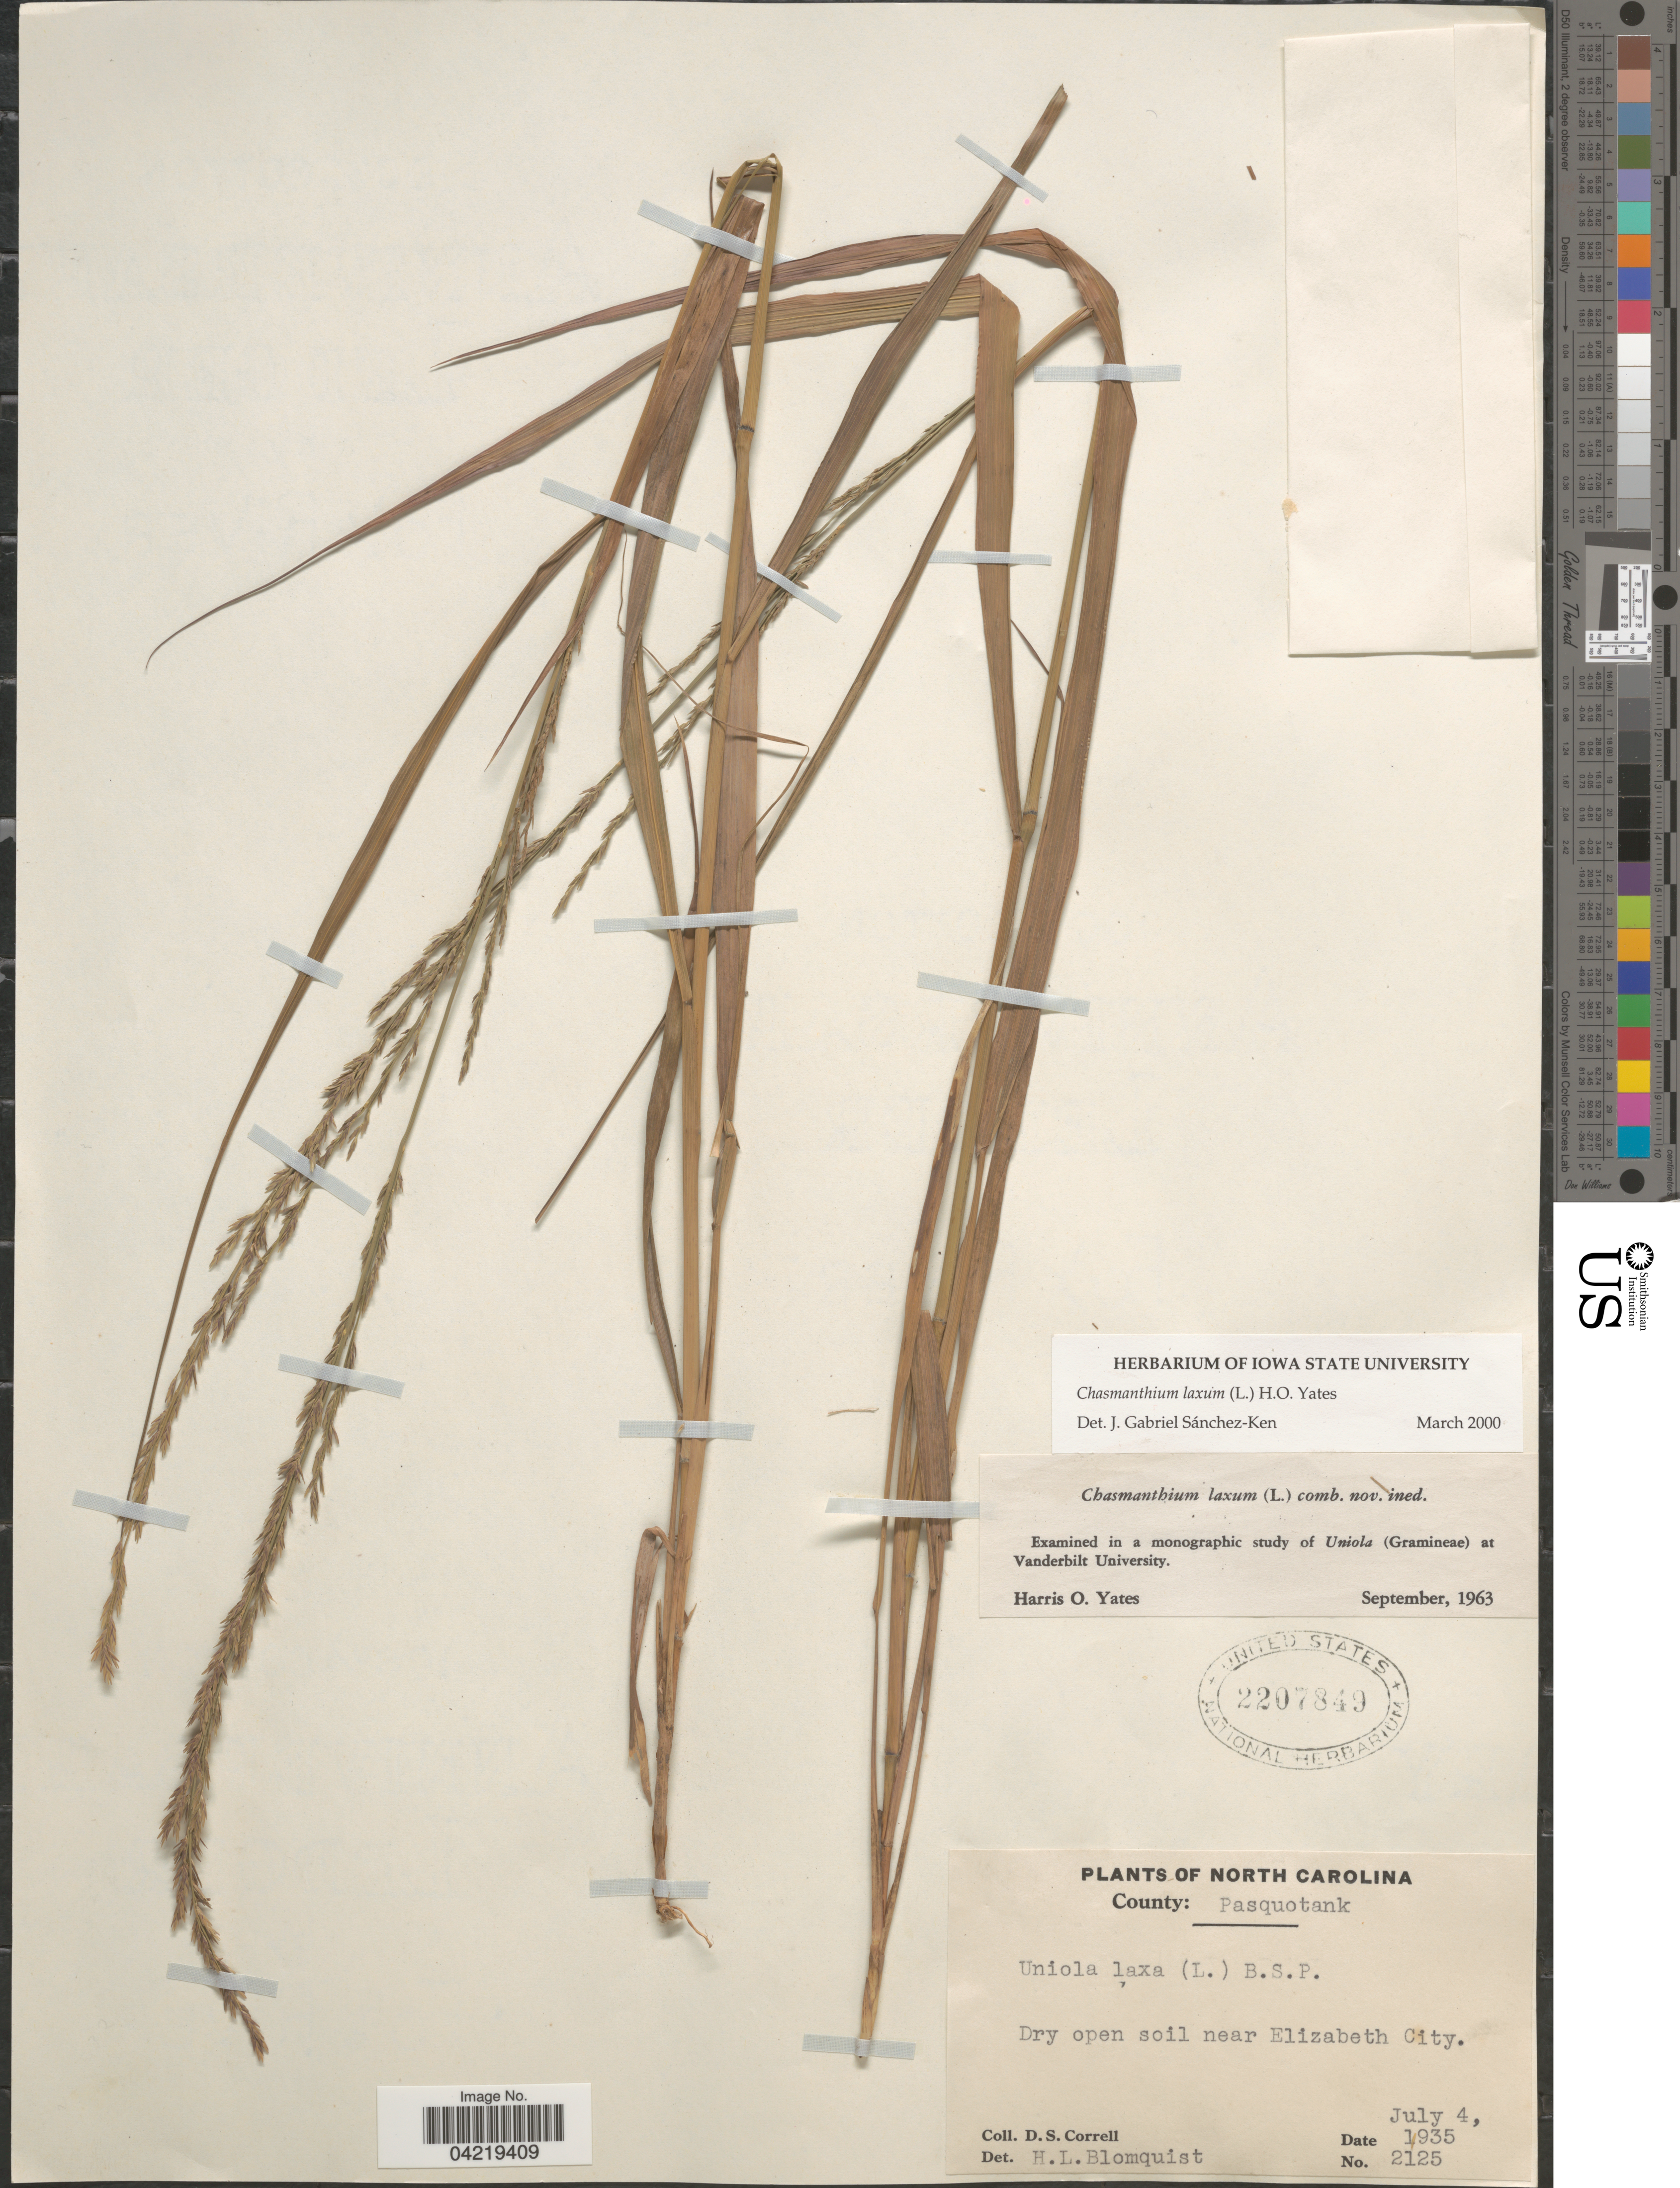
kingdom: Plantae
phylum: Tracheophyta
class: Liliopsida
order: Poales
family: Poaceae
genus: Chasmanthium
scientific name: Chasmanthium laxum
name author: (L.) H.O. Yates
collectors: D. S. Correll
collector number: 2125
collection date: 1935-07-04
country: United States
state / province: North Carolina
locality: County: Pasquotank. Dry open soil near Elizabeth City.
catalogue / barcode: US 2207849